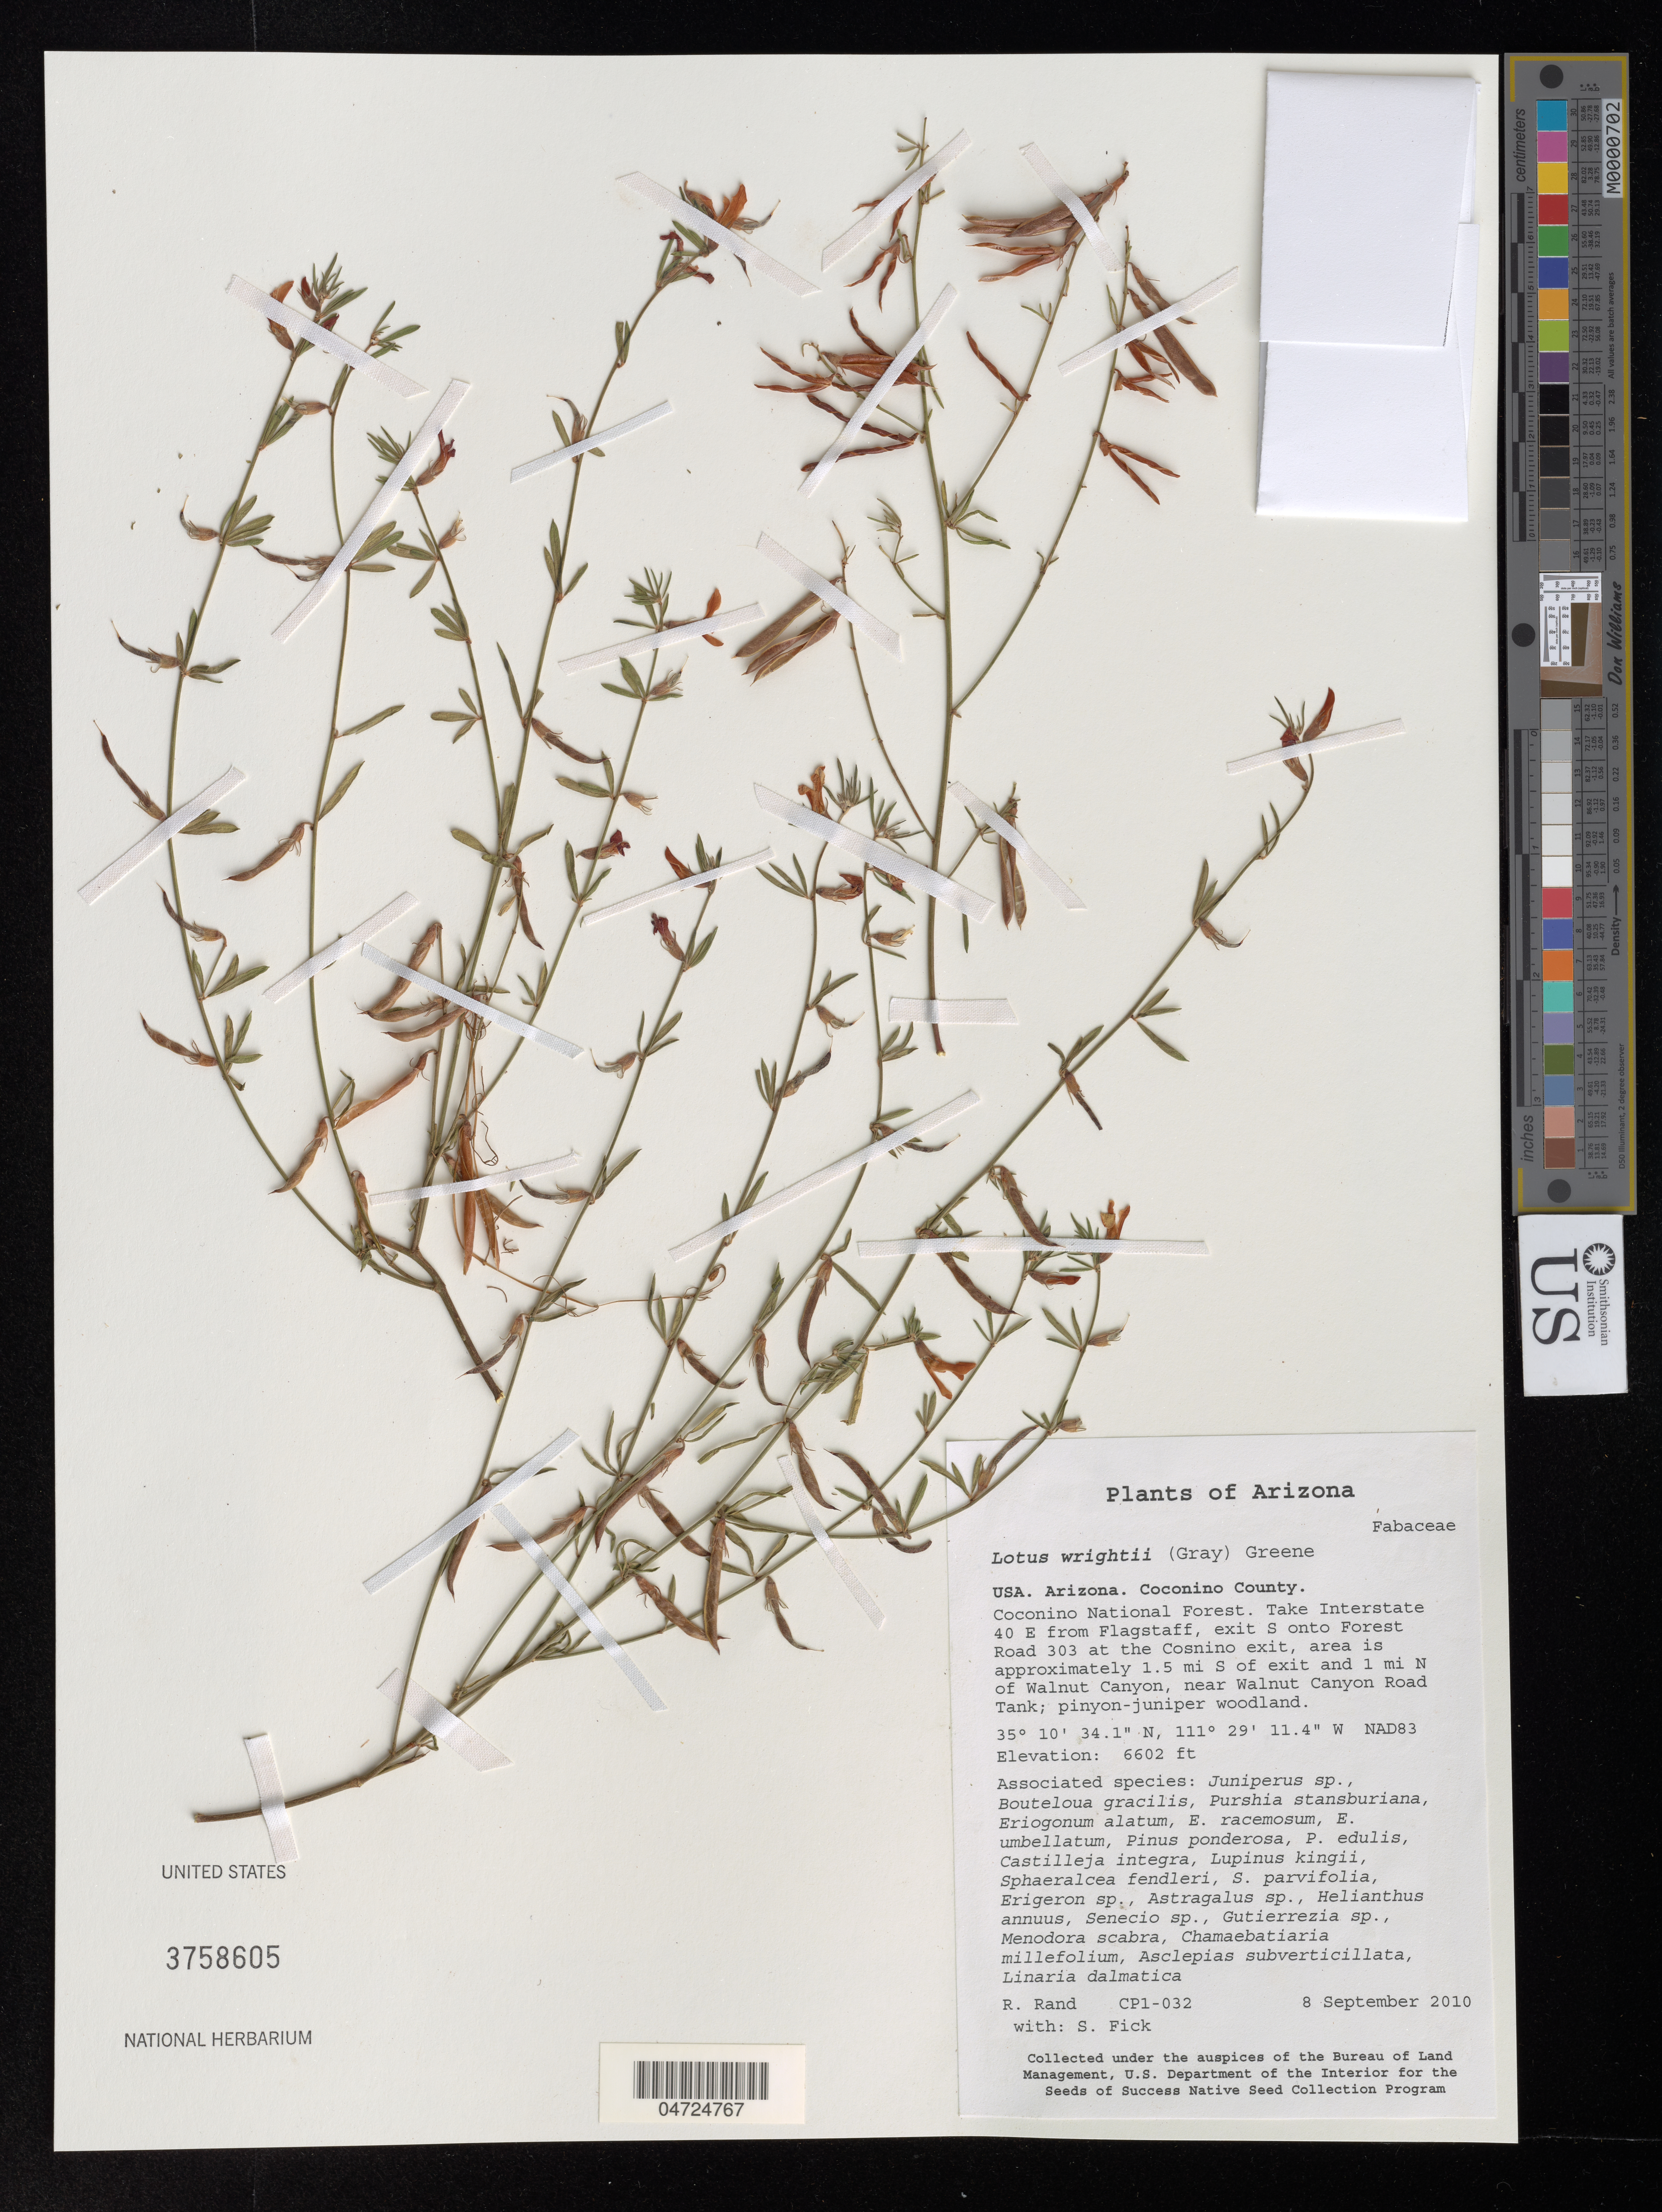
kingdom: Plantae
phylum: Tracheophyta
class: Magnoliopsida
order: Fabales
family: Fabaceae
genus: Lotus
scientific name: Lotus wrightii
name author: (A. Gray) Greene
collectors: R. Rand & S. Fick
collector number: CP1-032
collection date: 2010-09-08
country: United States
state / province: Arizona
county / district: Coconino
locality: Coconino County. Coconino National Forest. Take Interstate 40 E from Flagstaff, exit S onto Forest Road 303 at the Cosnino exit, area is approximately 1.5 mi S of exit and 1 mi N of Walnut Canyon, near Walnut Canyon Road Tank. NAD83.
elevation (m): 2012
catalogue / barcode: US 3758605